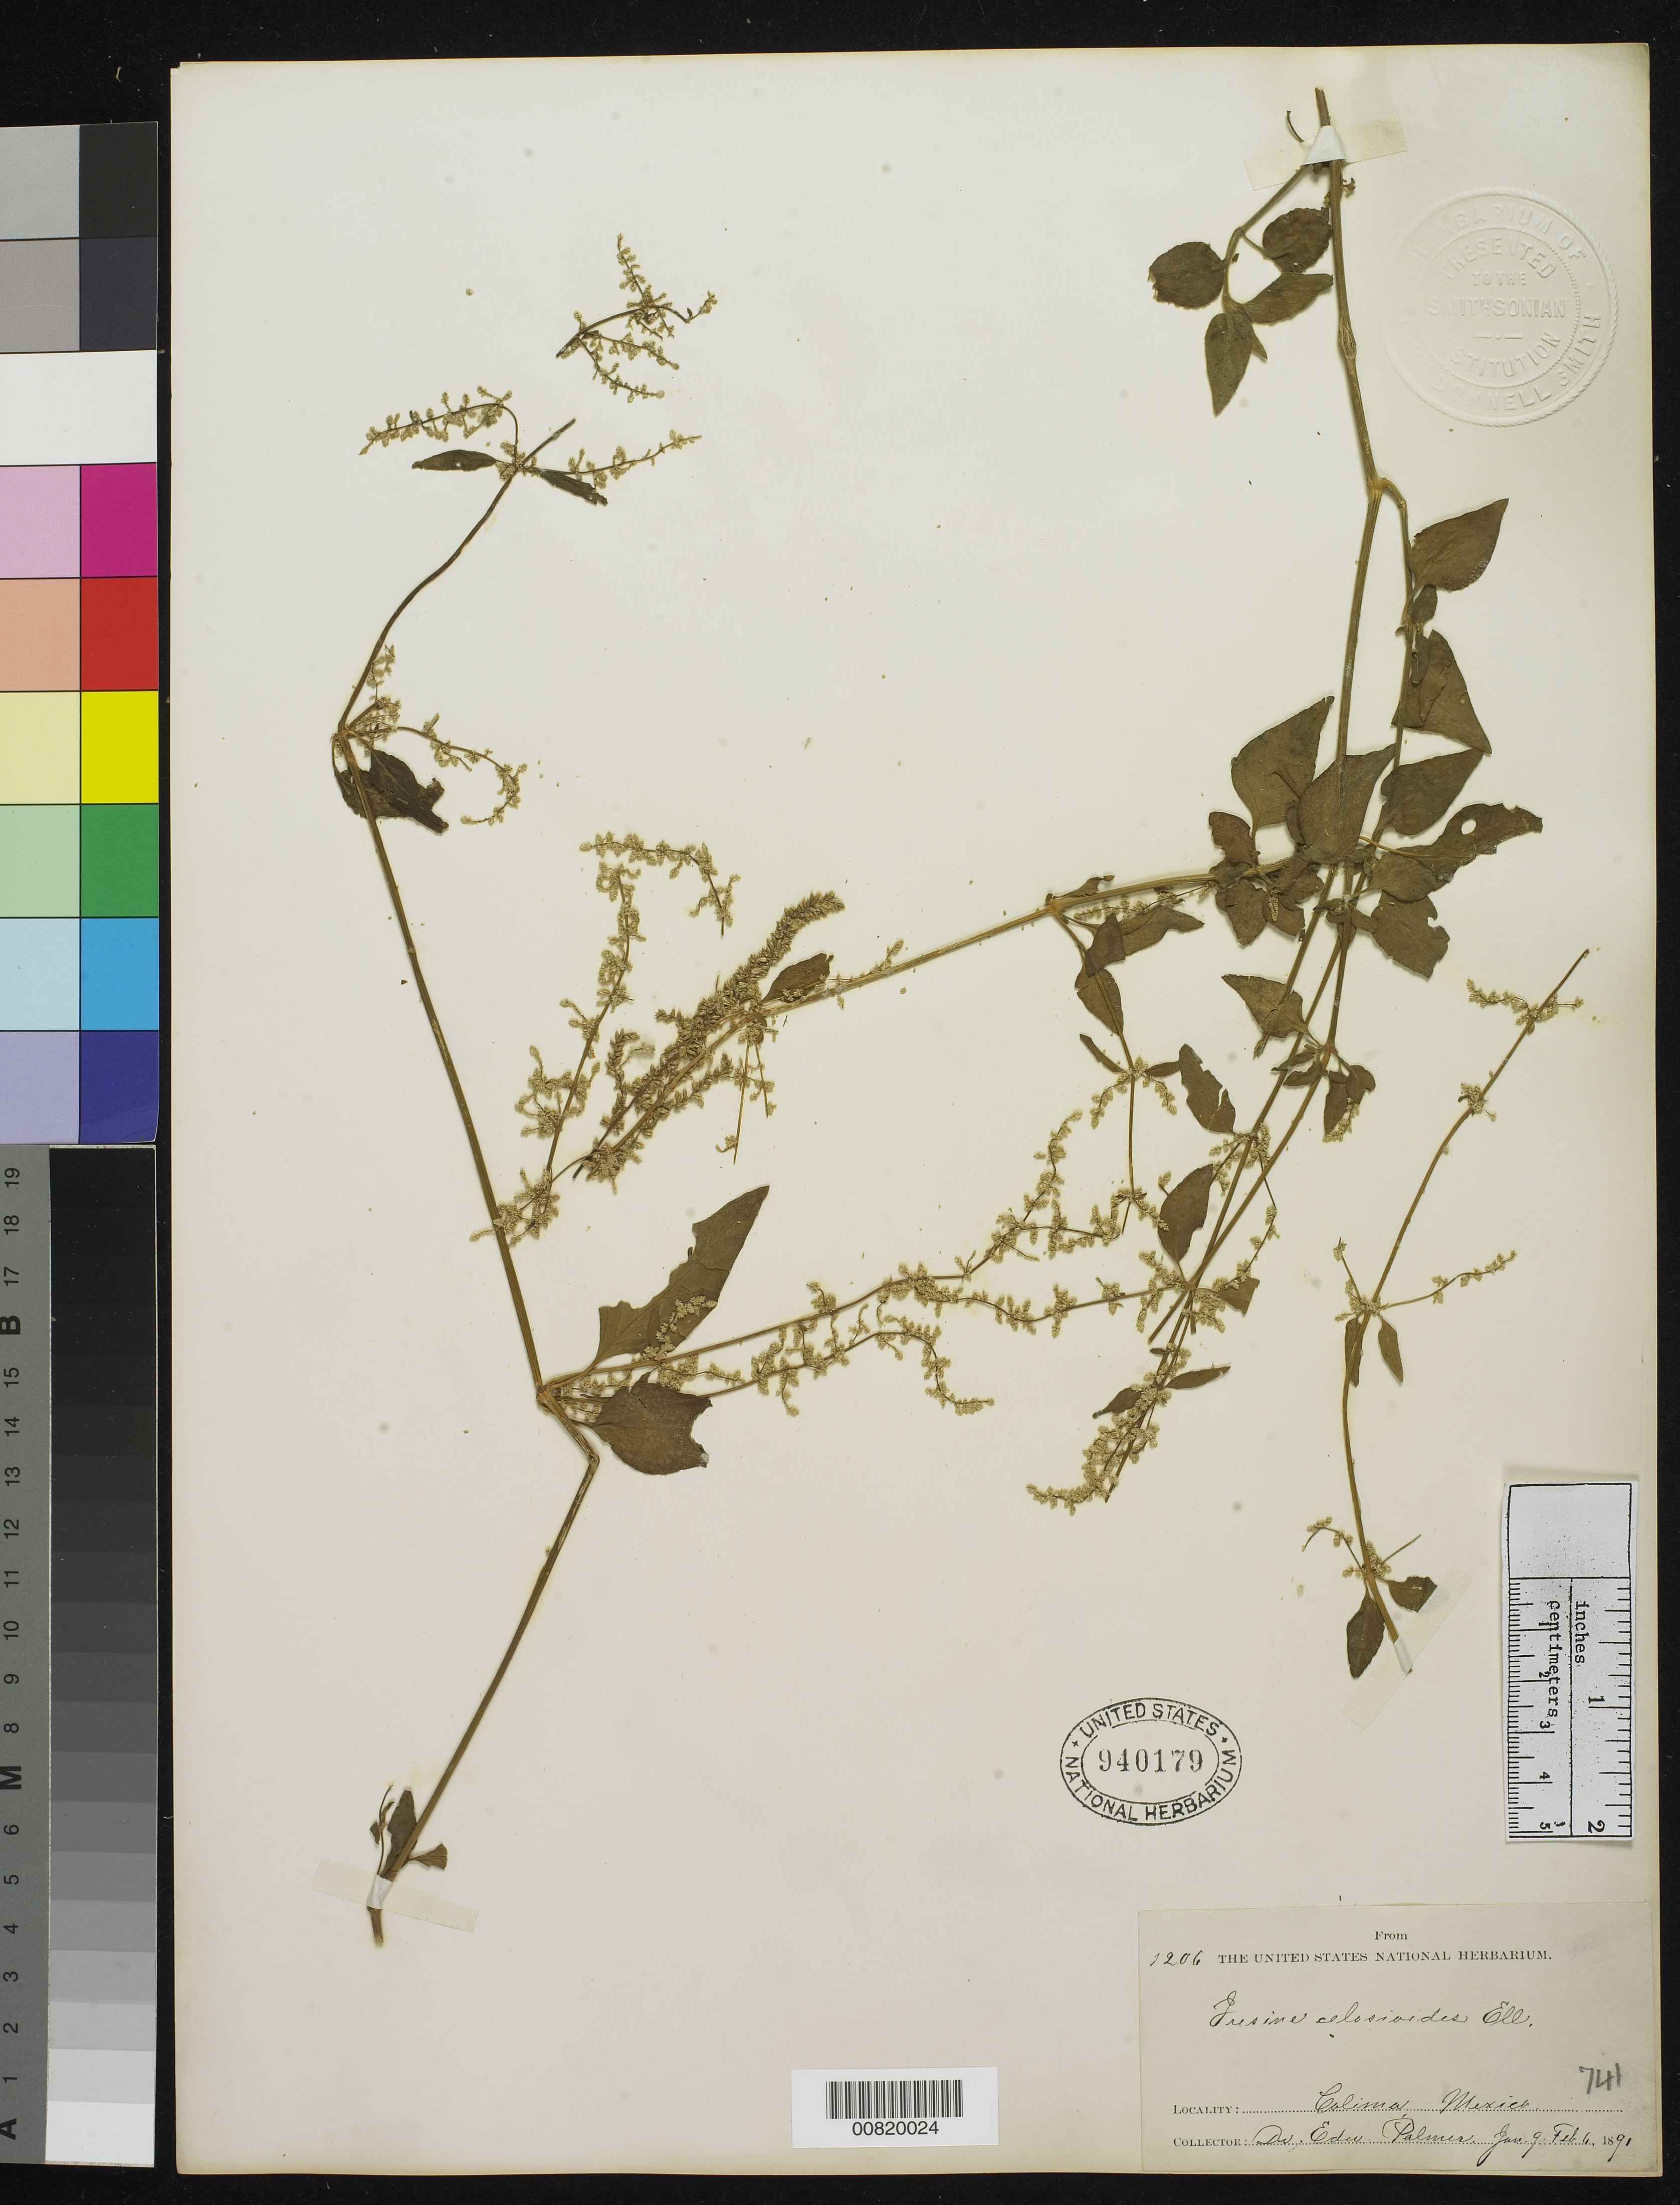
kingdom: Plantae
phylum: Tracheophyta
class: Magnoliopsida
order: Caryophyllales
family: Amaranthaceae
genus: Iresine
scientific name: Iresine celosioides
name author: L.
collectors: E. Palmer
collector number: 1206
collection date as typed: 09 Jan 1891 to 06 Feb 1891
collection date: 1891-01-09/1891-02-06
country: Mexico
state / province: Colima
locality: Colima.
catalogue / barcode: US 940179